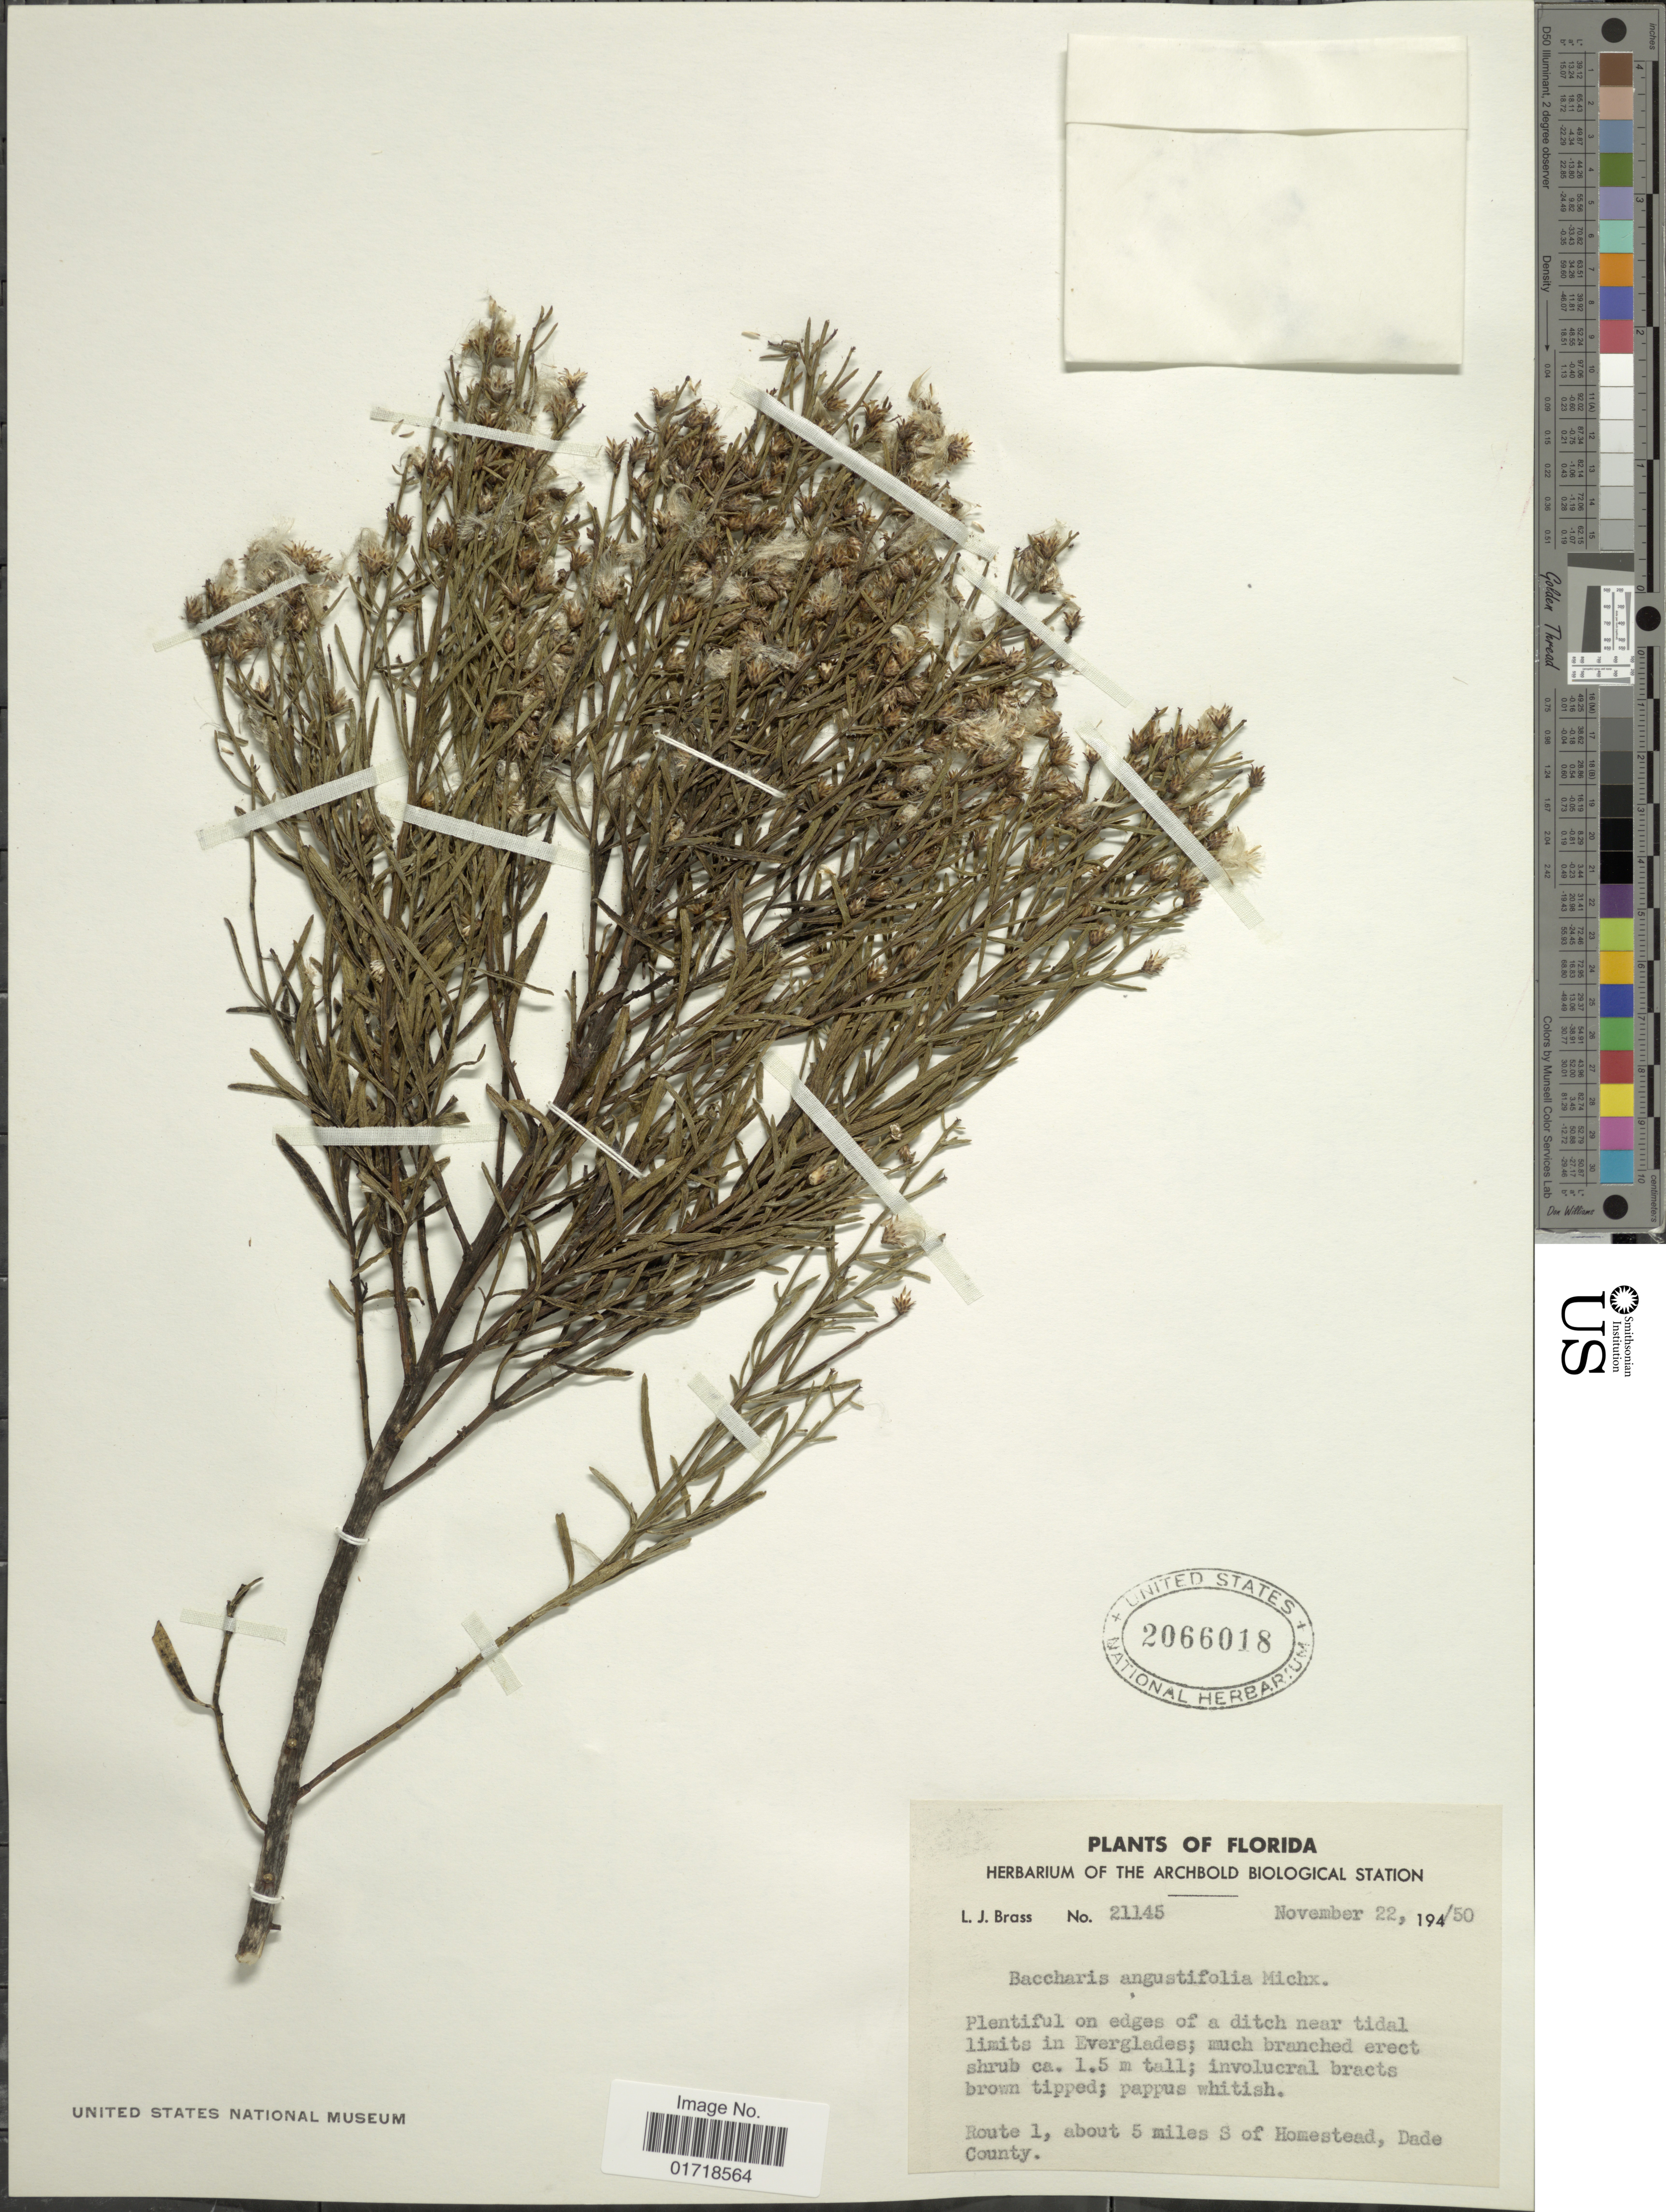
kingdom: Plantae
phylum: Tracheophyta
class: Magnoliopsida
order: Asterales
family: Asteraceae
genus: Baccharis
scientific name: Baccharis angustifolia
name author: Michx.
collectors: L. J. Brass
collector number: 21145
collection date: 1950-11-22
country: United States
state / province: Florida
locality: On Edges of a ditch near Tidal limits in Everglades, route 1, about 5 miles S of Homestead, Dade County.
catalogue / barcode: US 2066018